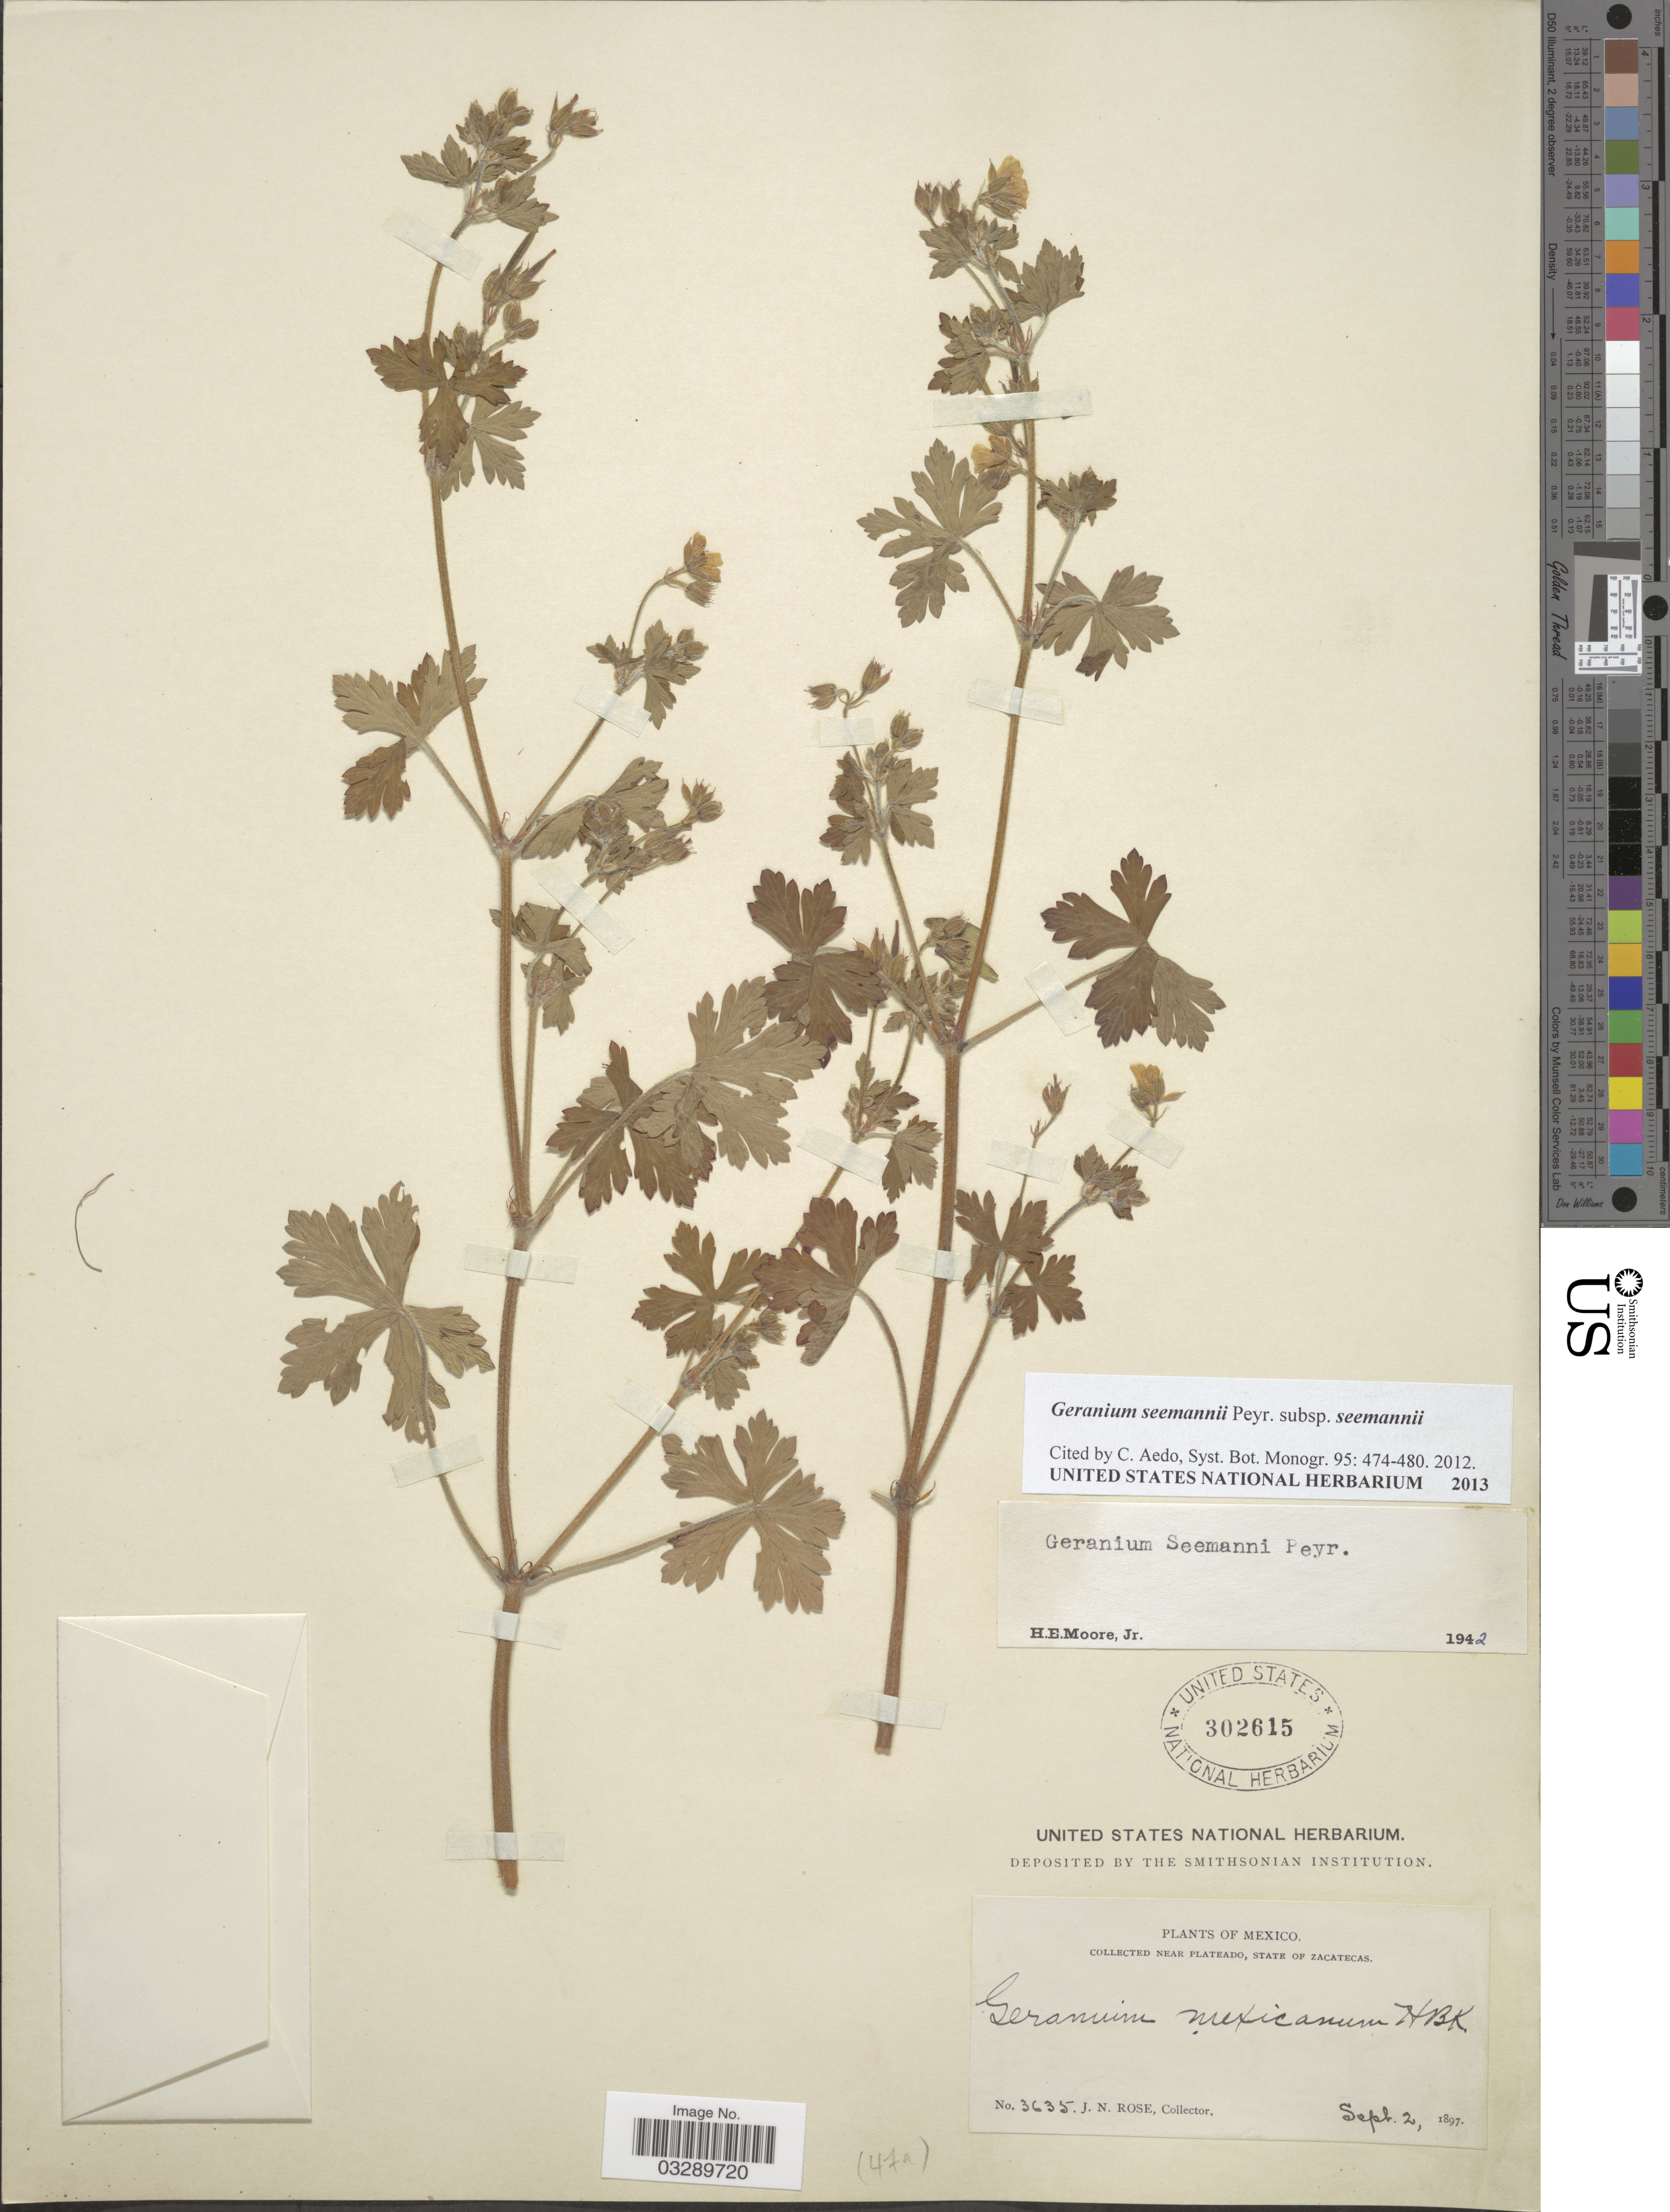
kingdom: Plantae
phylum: Tracheophyta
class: Magnoliopsida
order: Geraniales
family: Geraniaceae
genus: Geranium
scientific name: Geranium seemannii subsp. seemannii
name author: Peyr.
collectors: J. N. Rose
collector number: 3635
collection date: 1897-09-02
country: Mexico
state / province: Zacatecas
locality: Near Plateado.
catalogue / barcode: US 302615